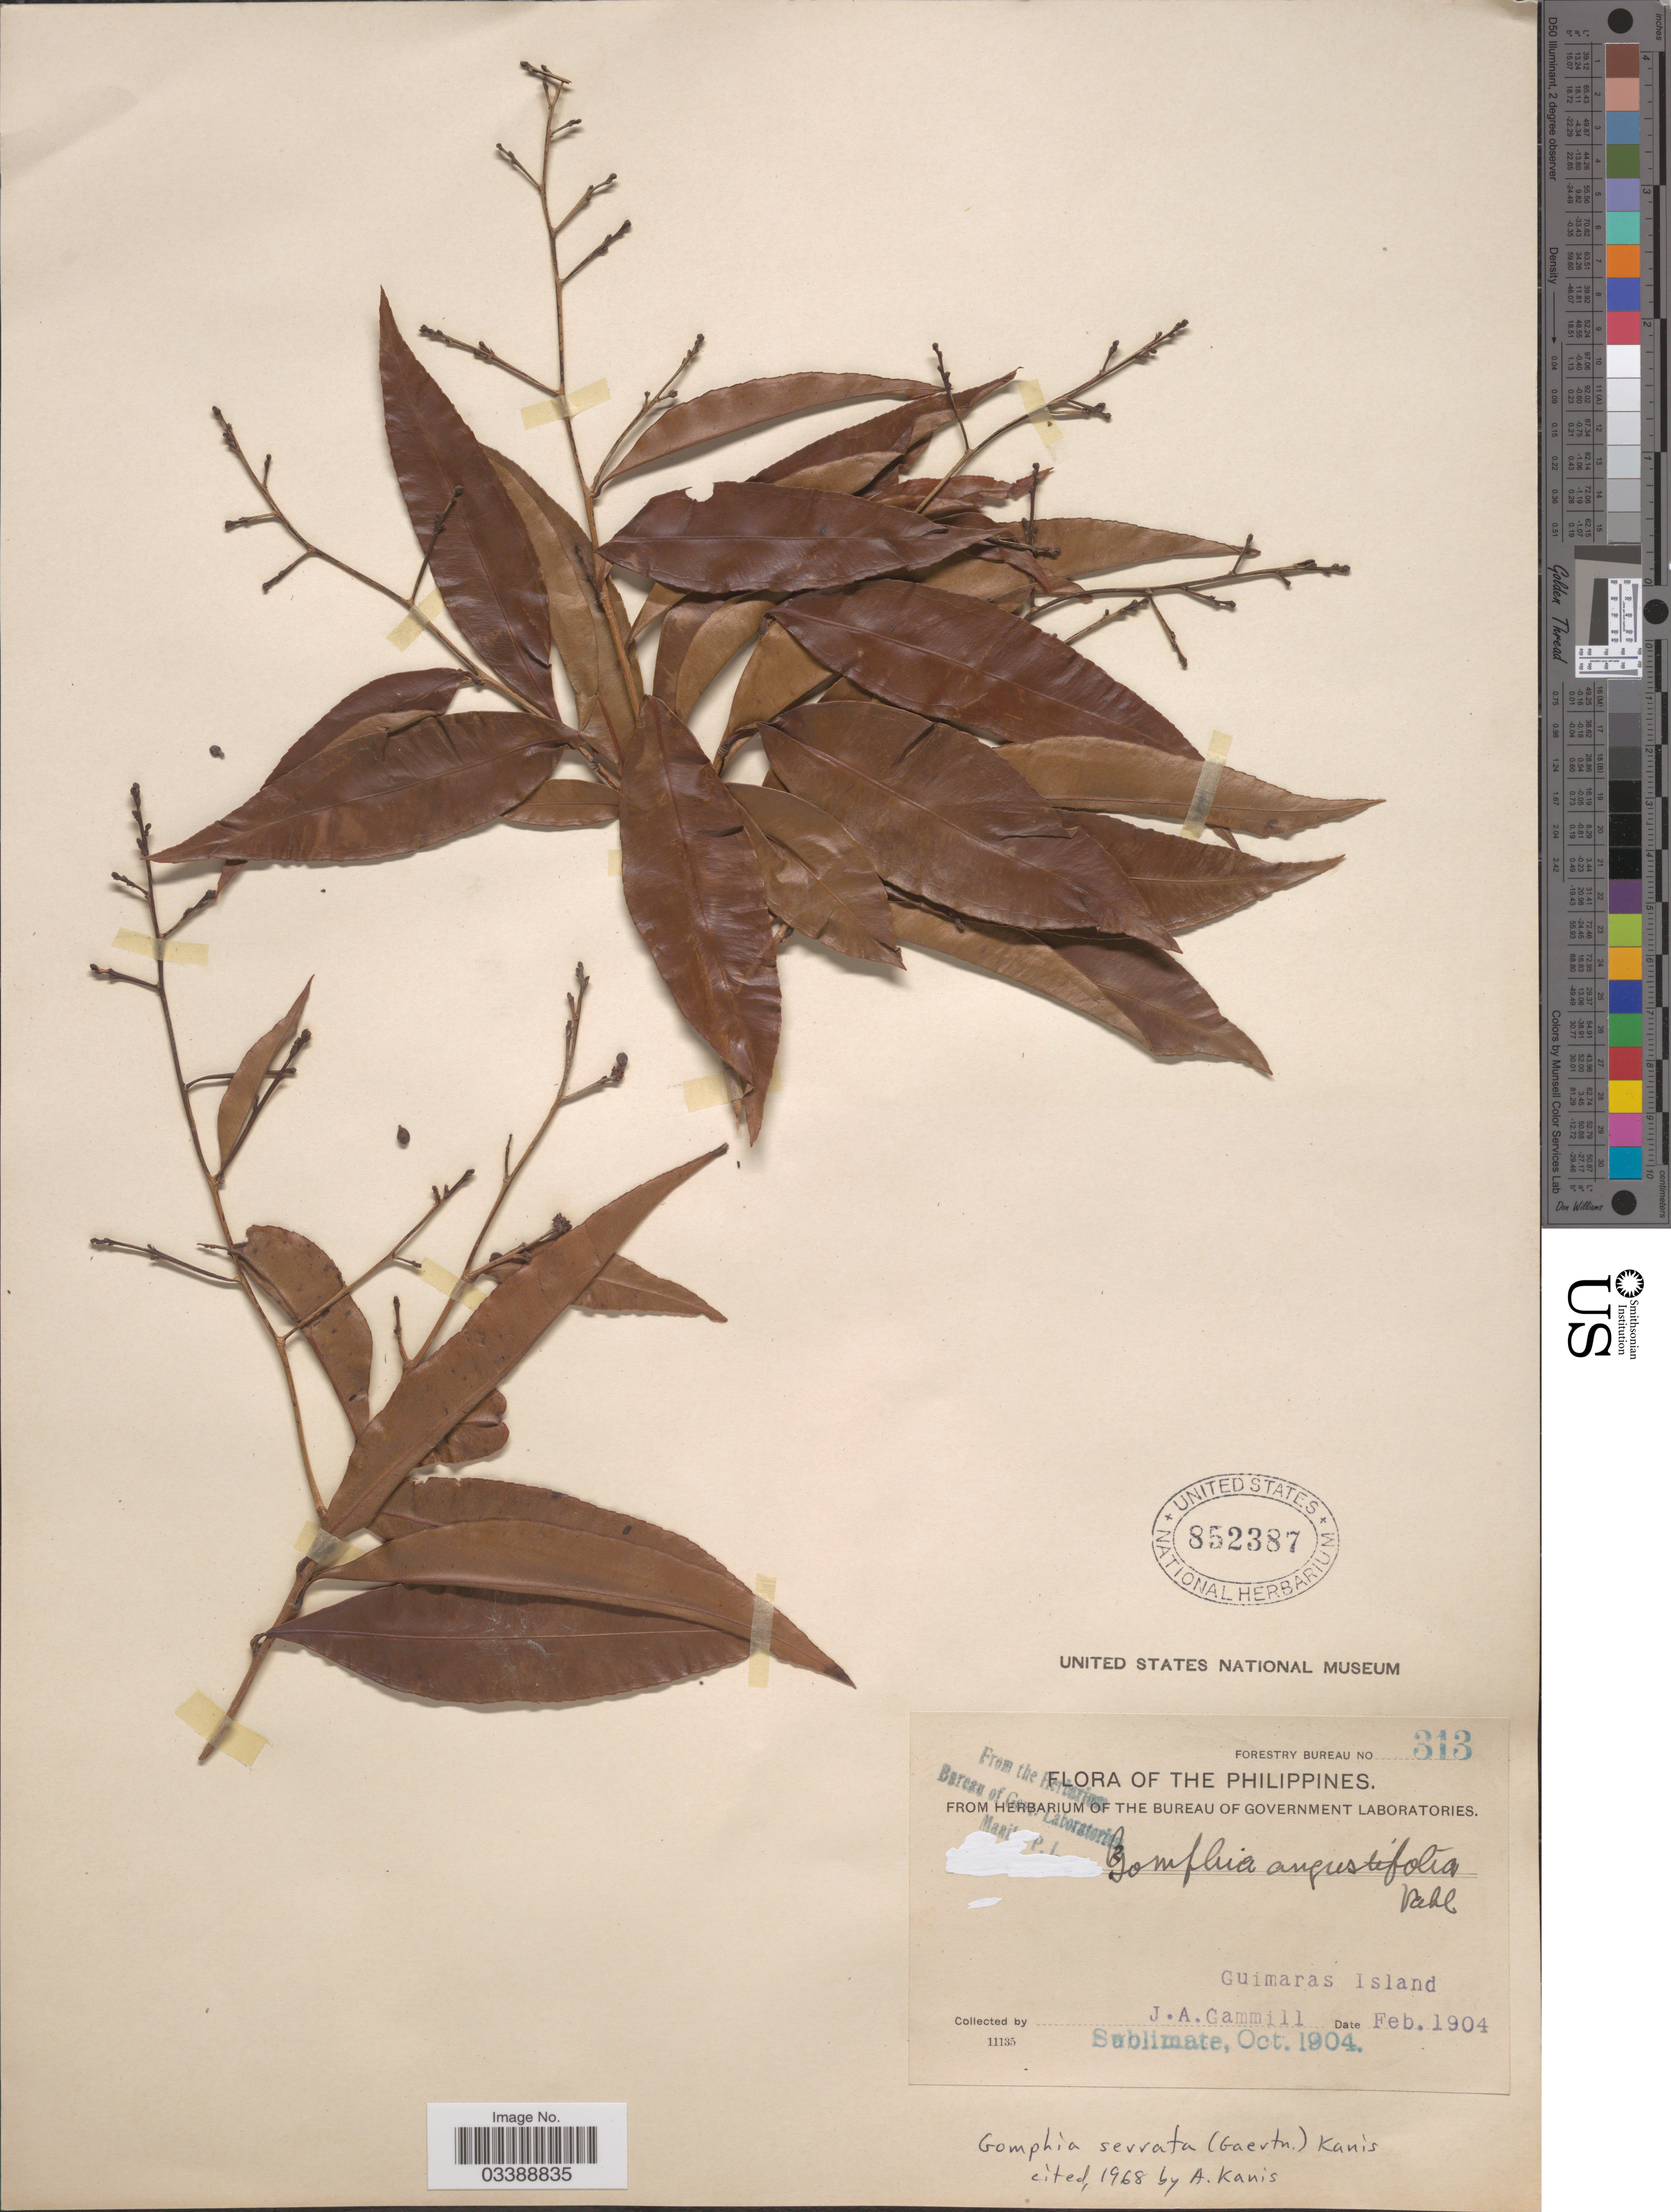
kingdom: Plantae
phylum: Tracheophyta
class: Magnoliopsida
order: Malpighiales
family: Ochnaceae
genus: Campylospermum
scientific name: Campylospermum serratum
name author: (Gaertn.) Bittrich & M.C.E. Amaral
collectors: J. Gammill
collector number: Forestry Bureau 313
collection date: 1904-02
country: Philippines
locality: Guimaras Island.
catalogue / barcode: US 852387